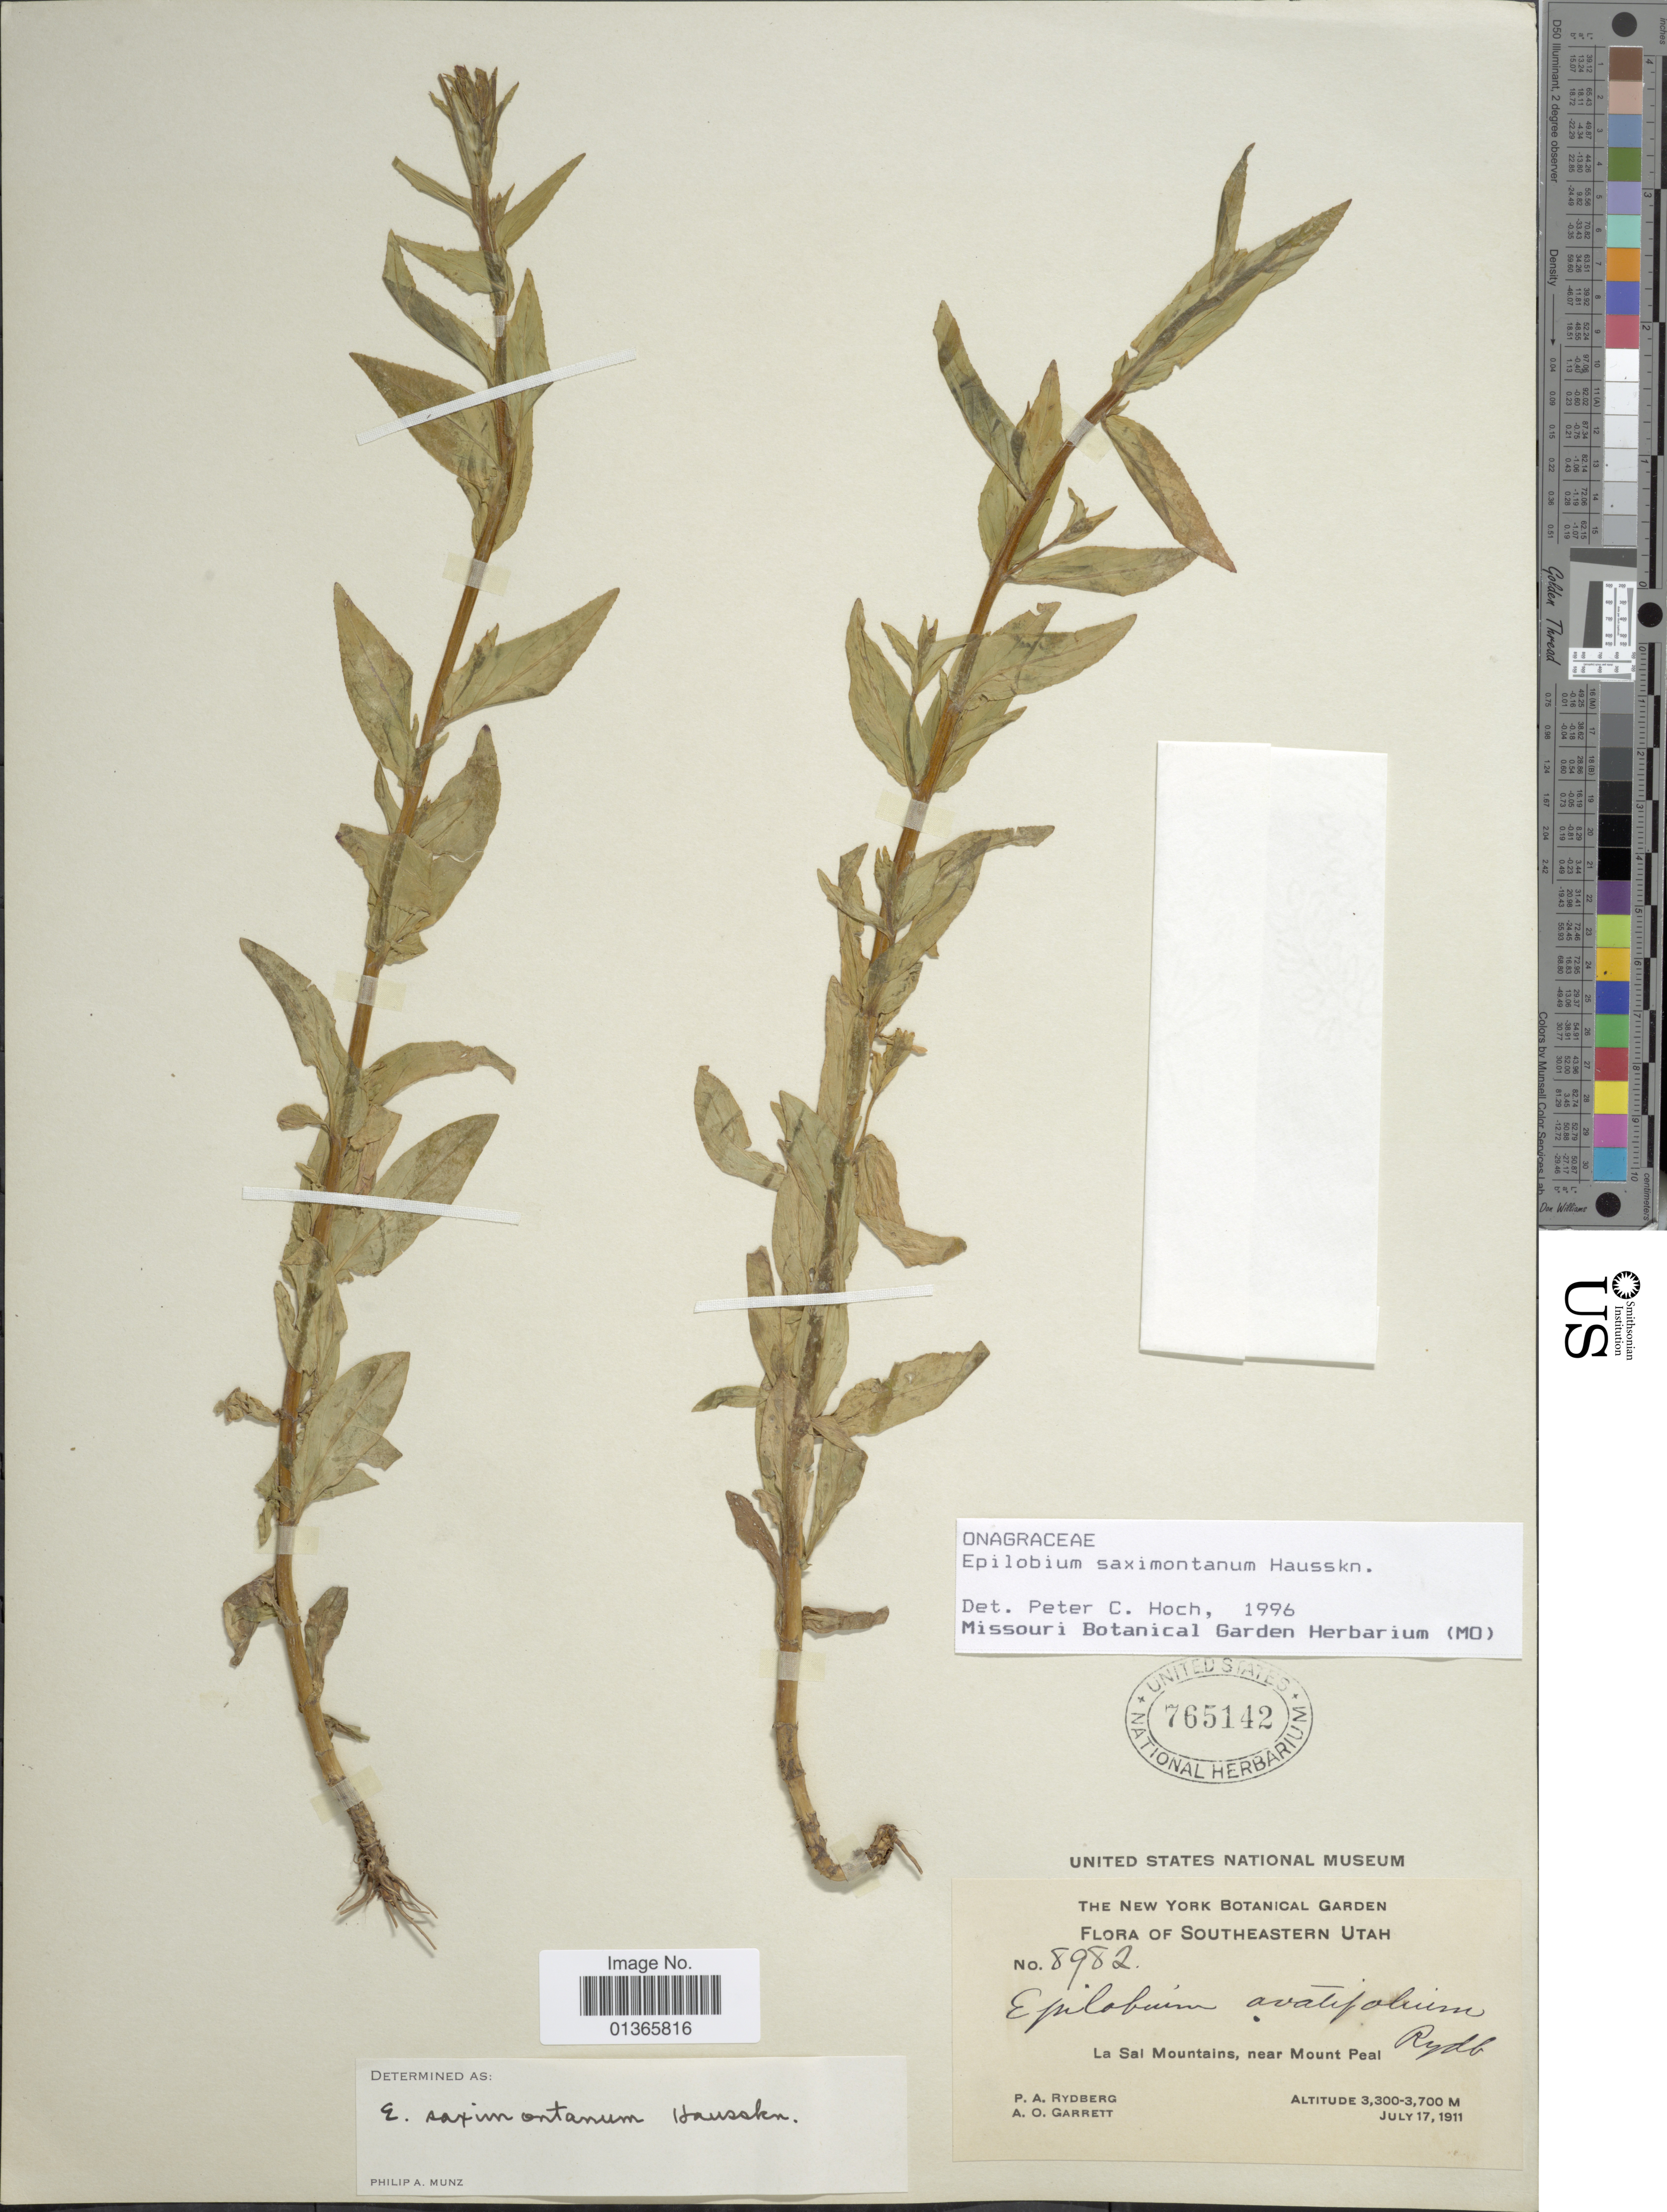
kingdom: Plantae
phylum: Tracheophyta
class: Magnoliopsida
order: Myrtales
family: Onagraceae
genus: Epilobium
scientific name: Epilobium saximontanum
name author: Hausskn.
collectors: P. A. Rydberg & A. O. Garrett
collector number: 8982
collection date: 1911-07-17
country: United States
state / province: Utah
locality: Southeastern Utah. La Sal Mountains, near Mount Peal.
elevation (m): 3300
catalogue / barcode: US 765142